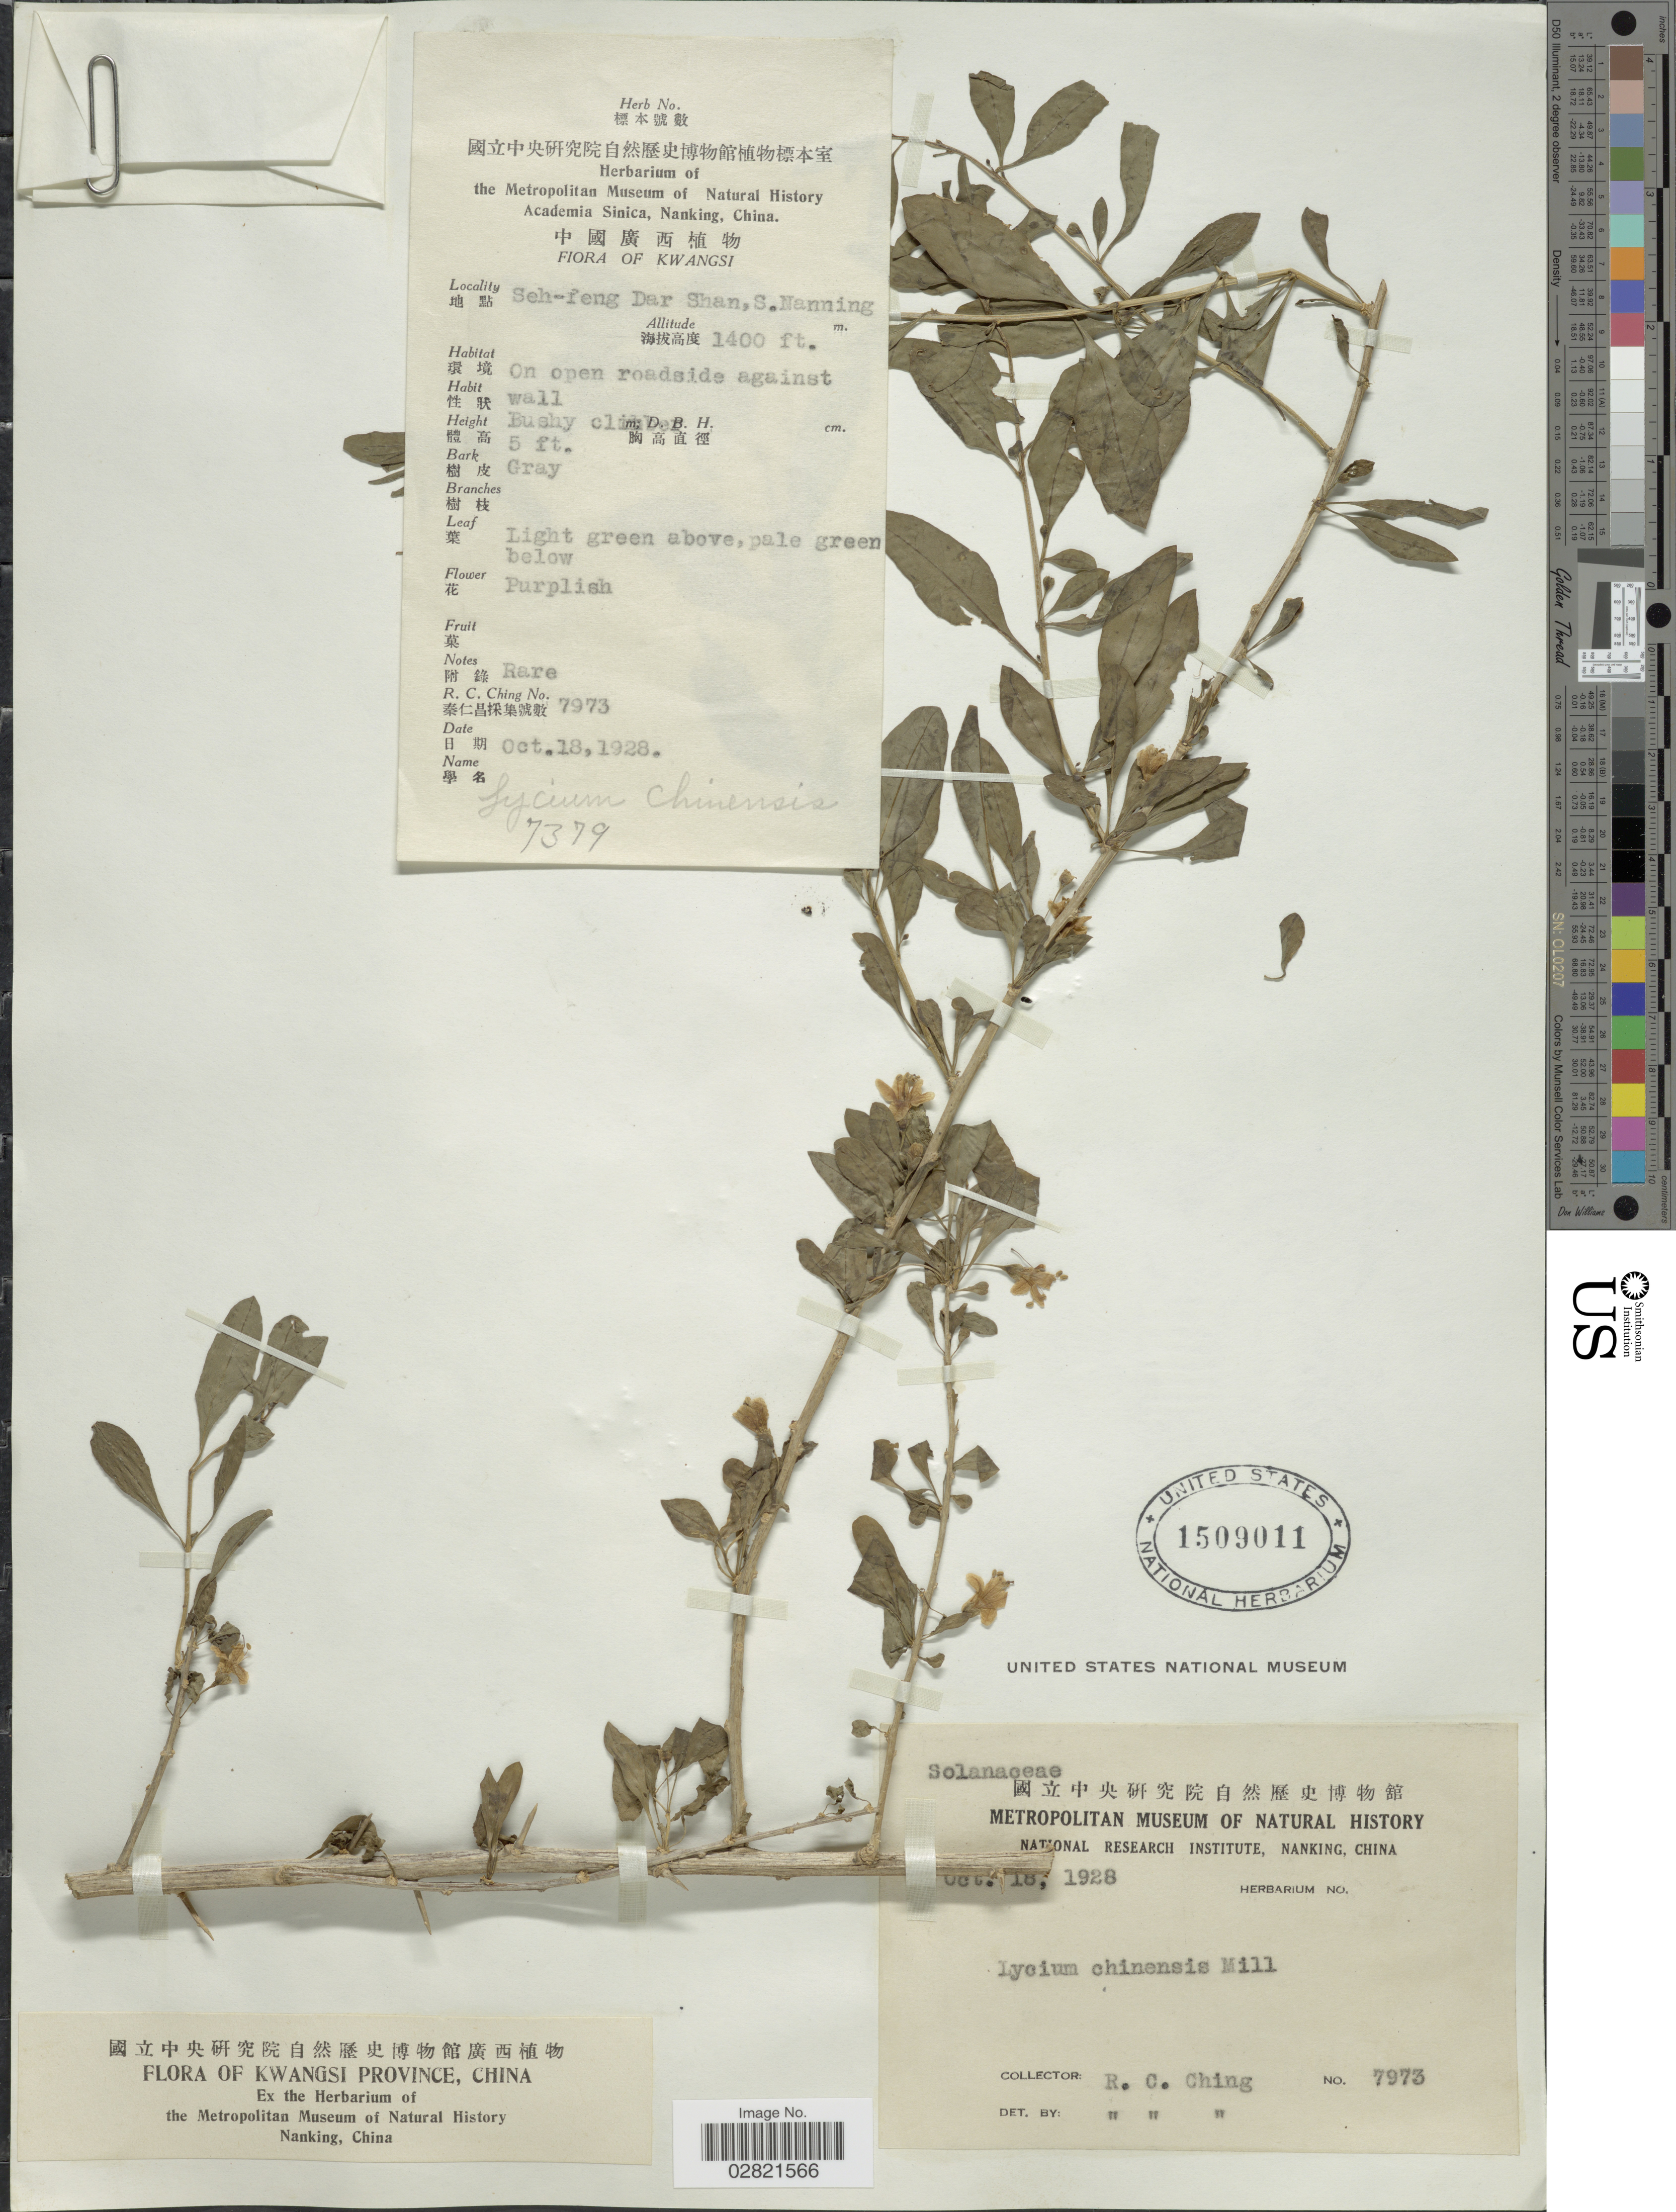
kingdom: Plantae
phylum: Tracheophyta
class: Magnoliopsida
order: Solanales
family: Solanaceae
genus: Lycium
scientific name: Lycium chinense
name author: Mill.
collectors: R. C. Ching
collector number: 7973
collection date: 1928-10-18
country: China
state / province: Guangxi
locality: Kwangsi Province. Seh-feng Dar Shan, S. Nanning.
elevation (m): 427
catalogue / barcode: US 1509011